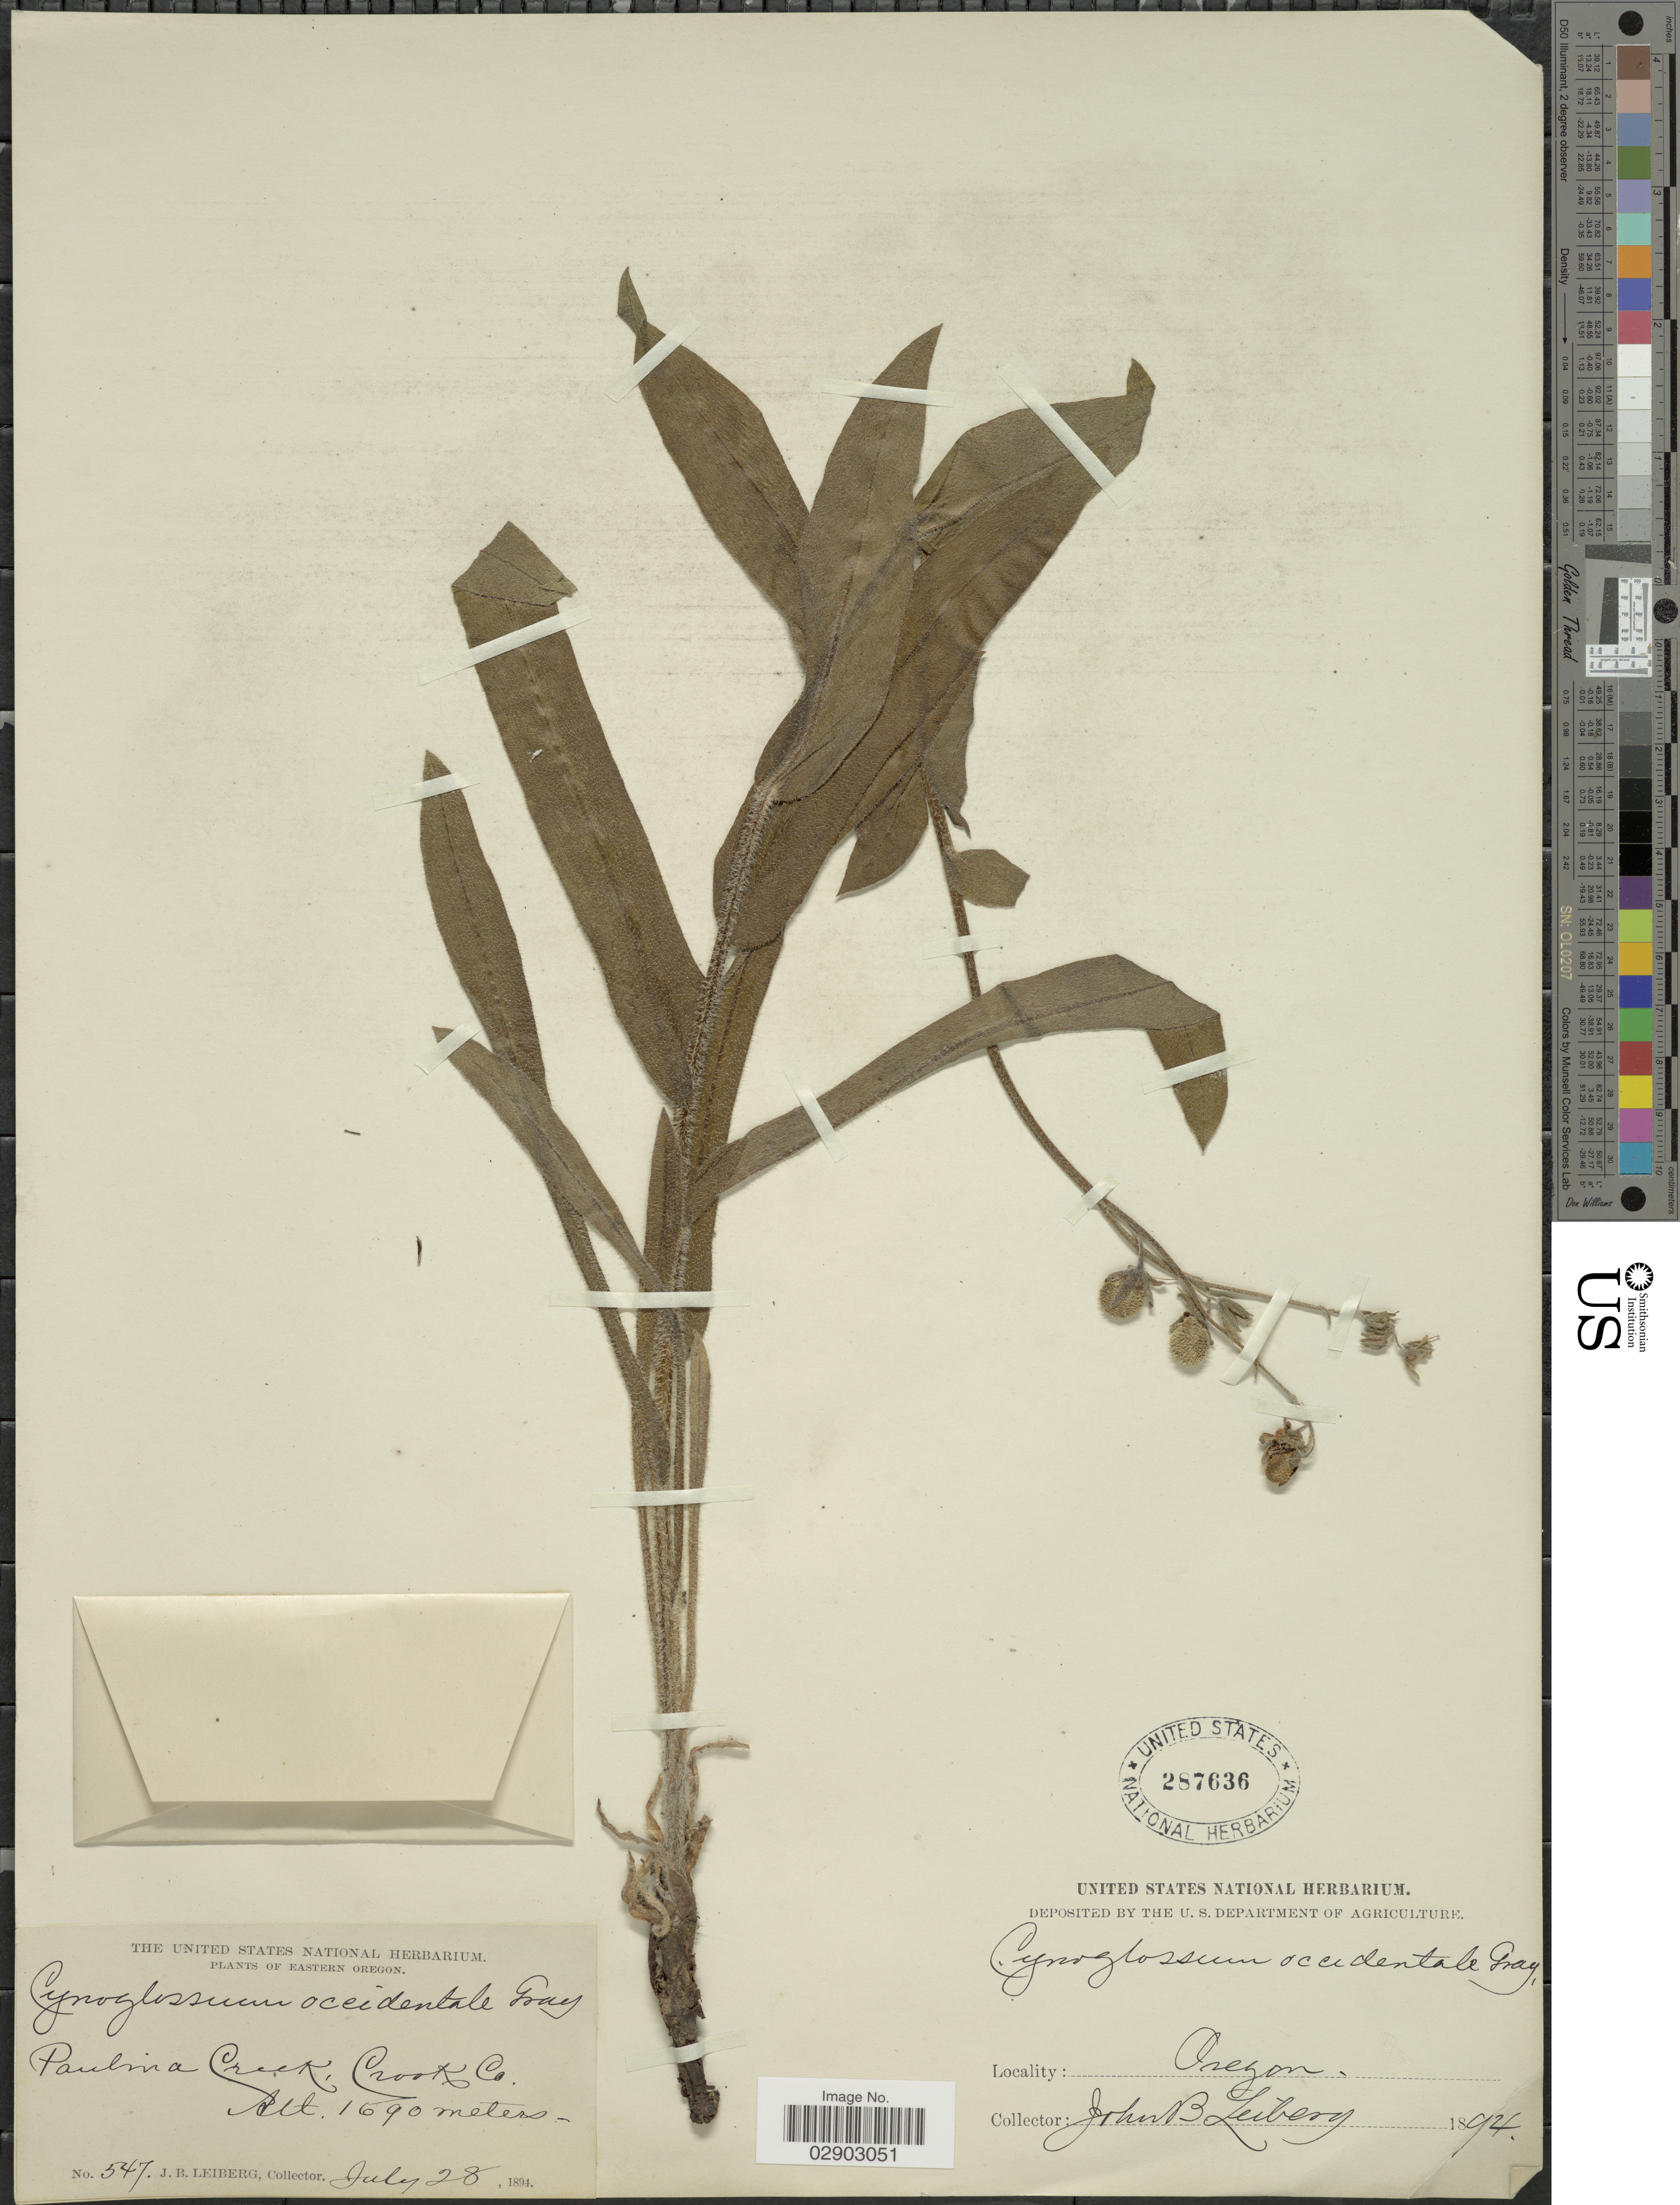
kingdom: Plantae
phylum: Tracheophyta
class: Magnoliopsida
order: Boraginales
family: Boraginaceae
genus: Cynoglossum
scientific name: Cynoglossum occidentale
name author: A. Gray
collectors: J. B. Leiberg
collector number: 547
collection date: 1894-07-28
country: United States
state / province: Oregon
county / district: Deschutes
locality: Eastern Oregon. Paulina Creek,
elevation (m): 1690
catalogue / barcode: US 287636